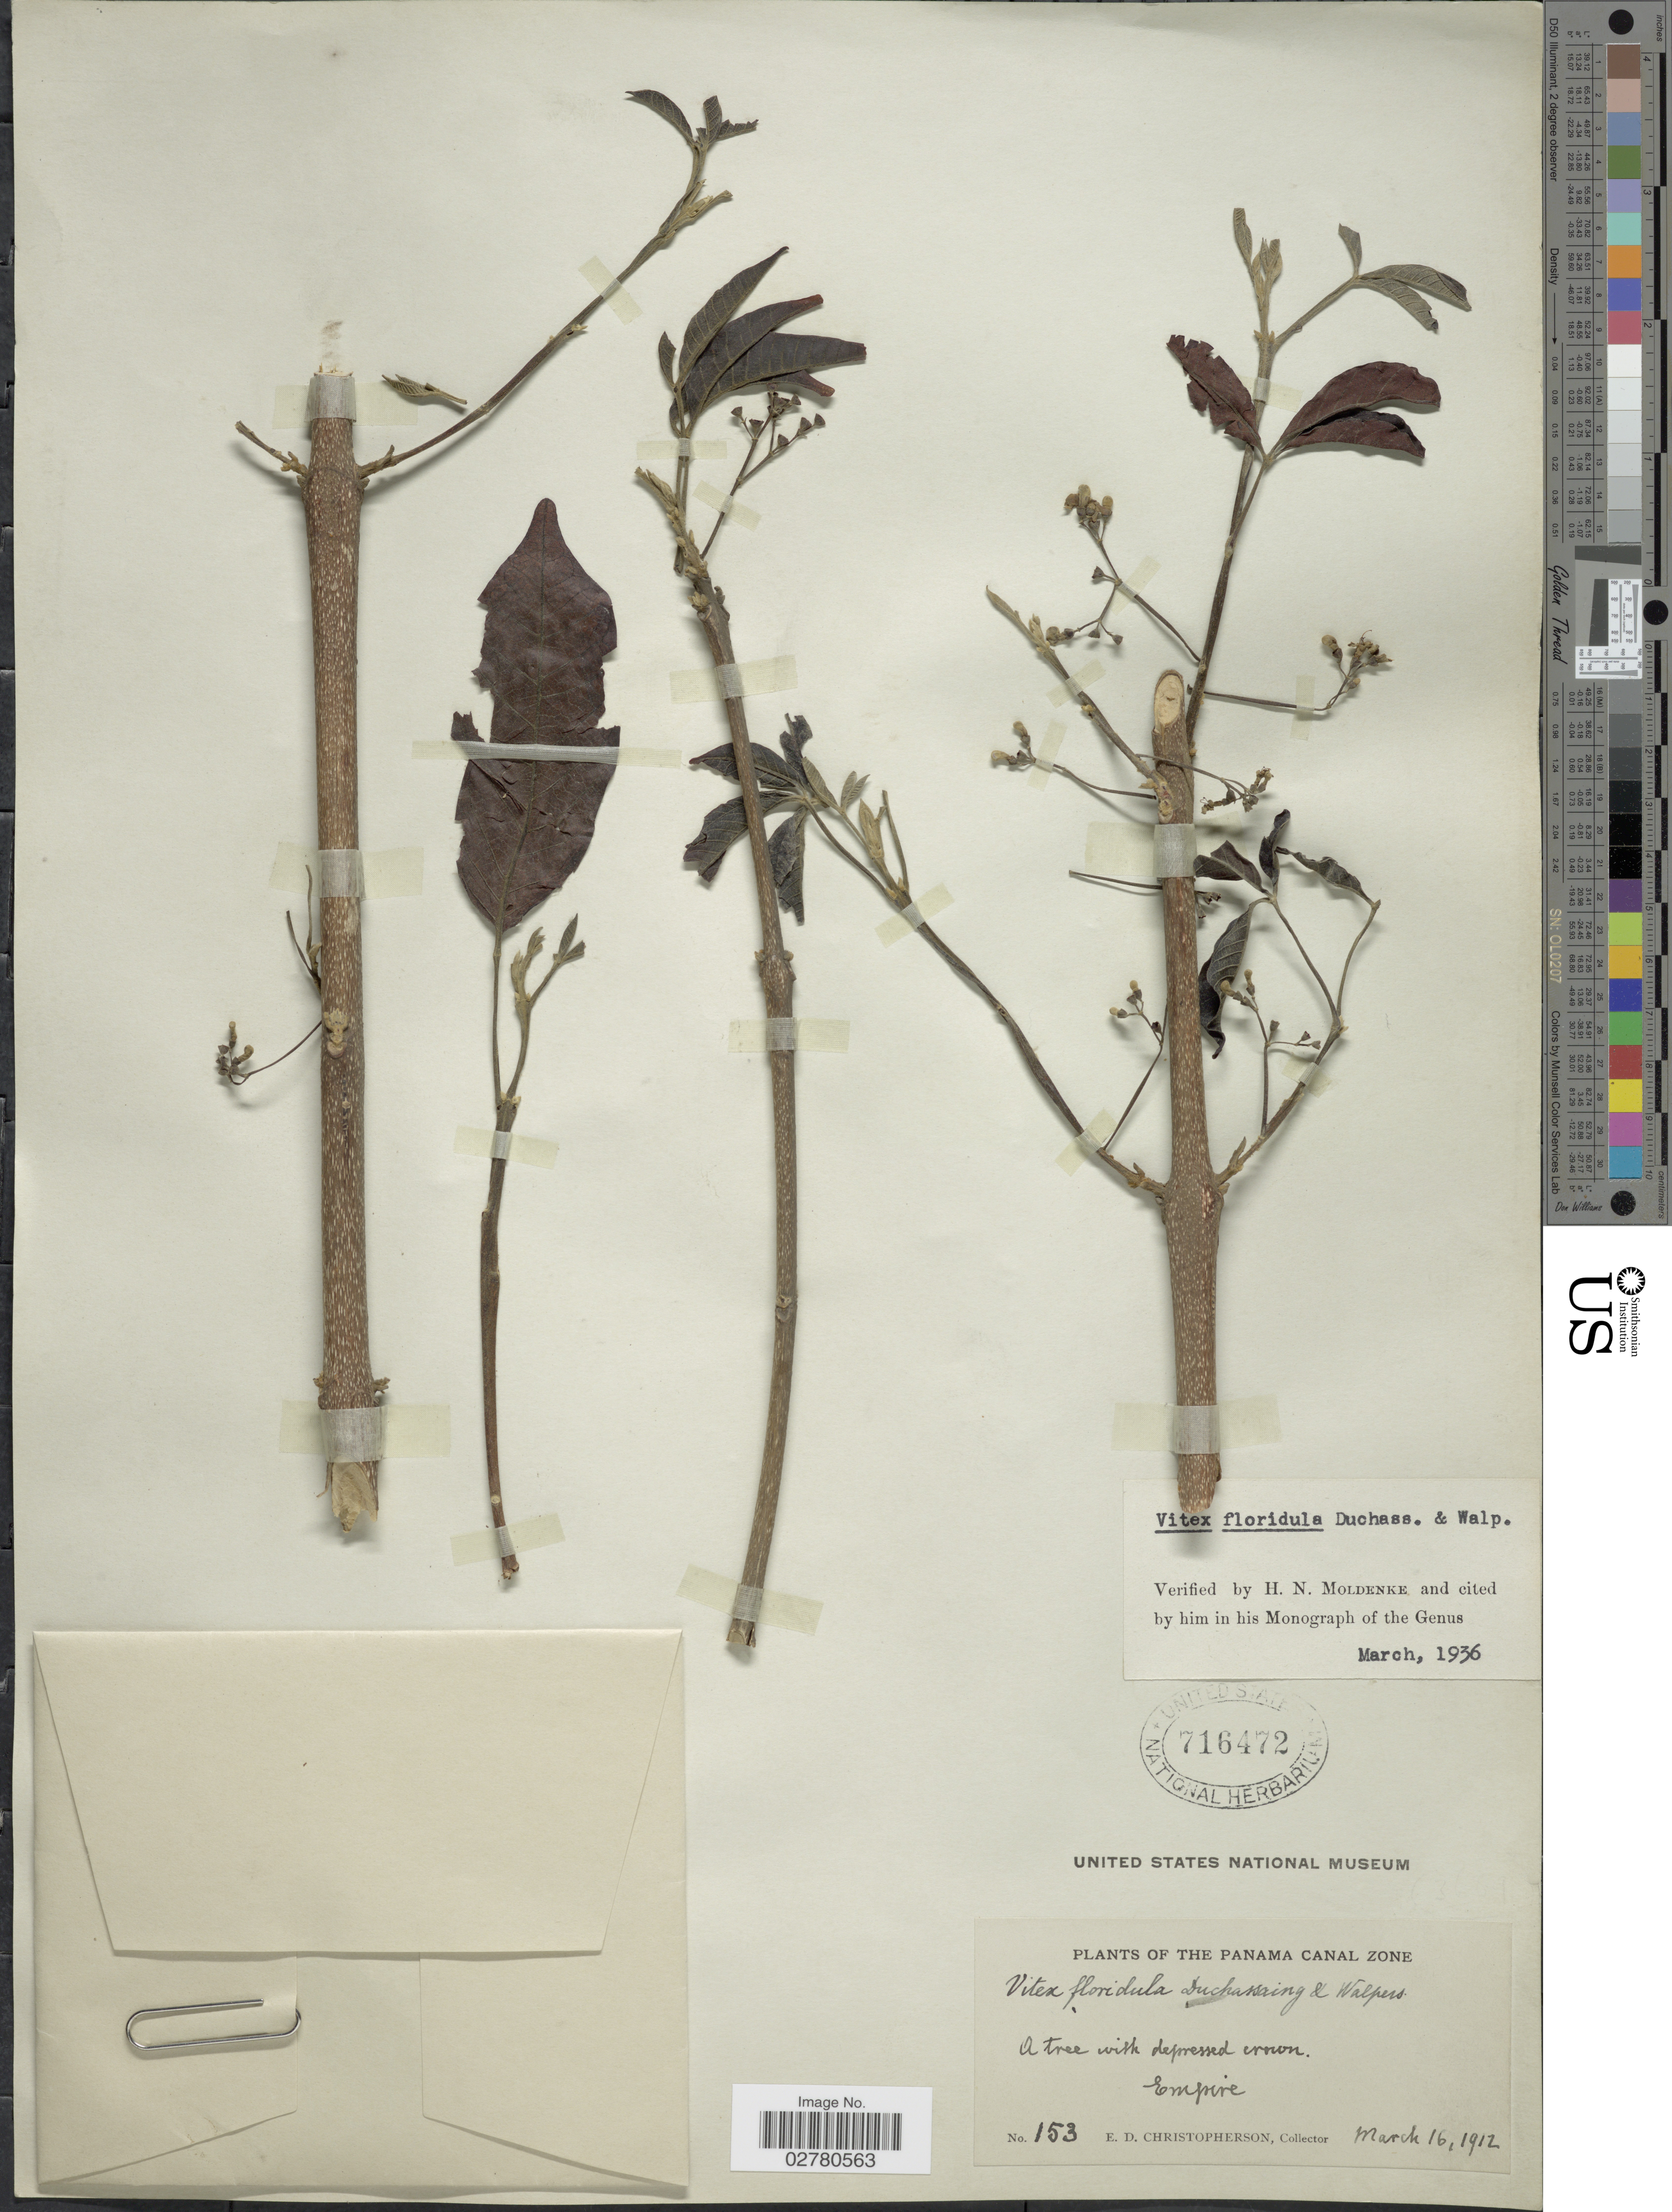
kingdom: Plantae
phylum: Tracheophyta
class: Magnoliopsida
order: Lamiales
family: Lamiaceae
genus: Vitex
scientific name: Vitex floridula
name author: Duchass. & Walp.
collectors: E. Christopherson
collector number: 153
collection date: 1912-03-16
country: Panama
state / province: Colón / Panamá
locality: Panama Canal Zone, Empire.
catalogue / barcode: US 716472